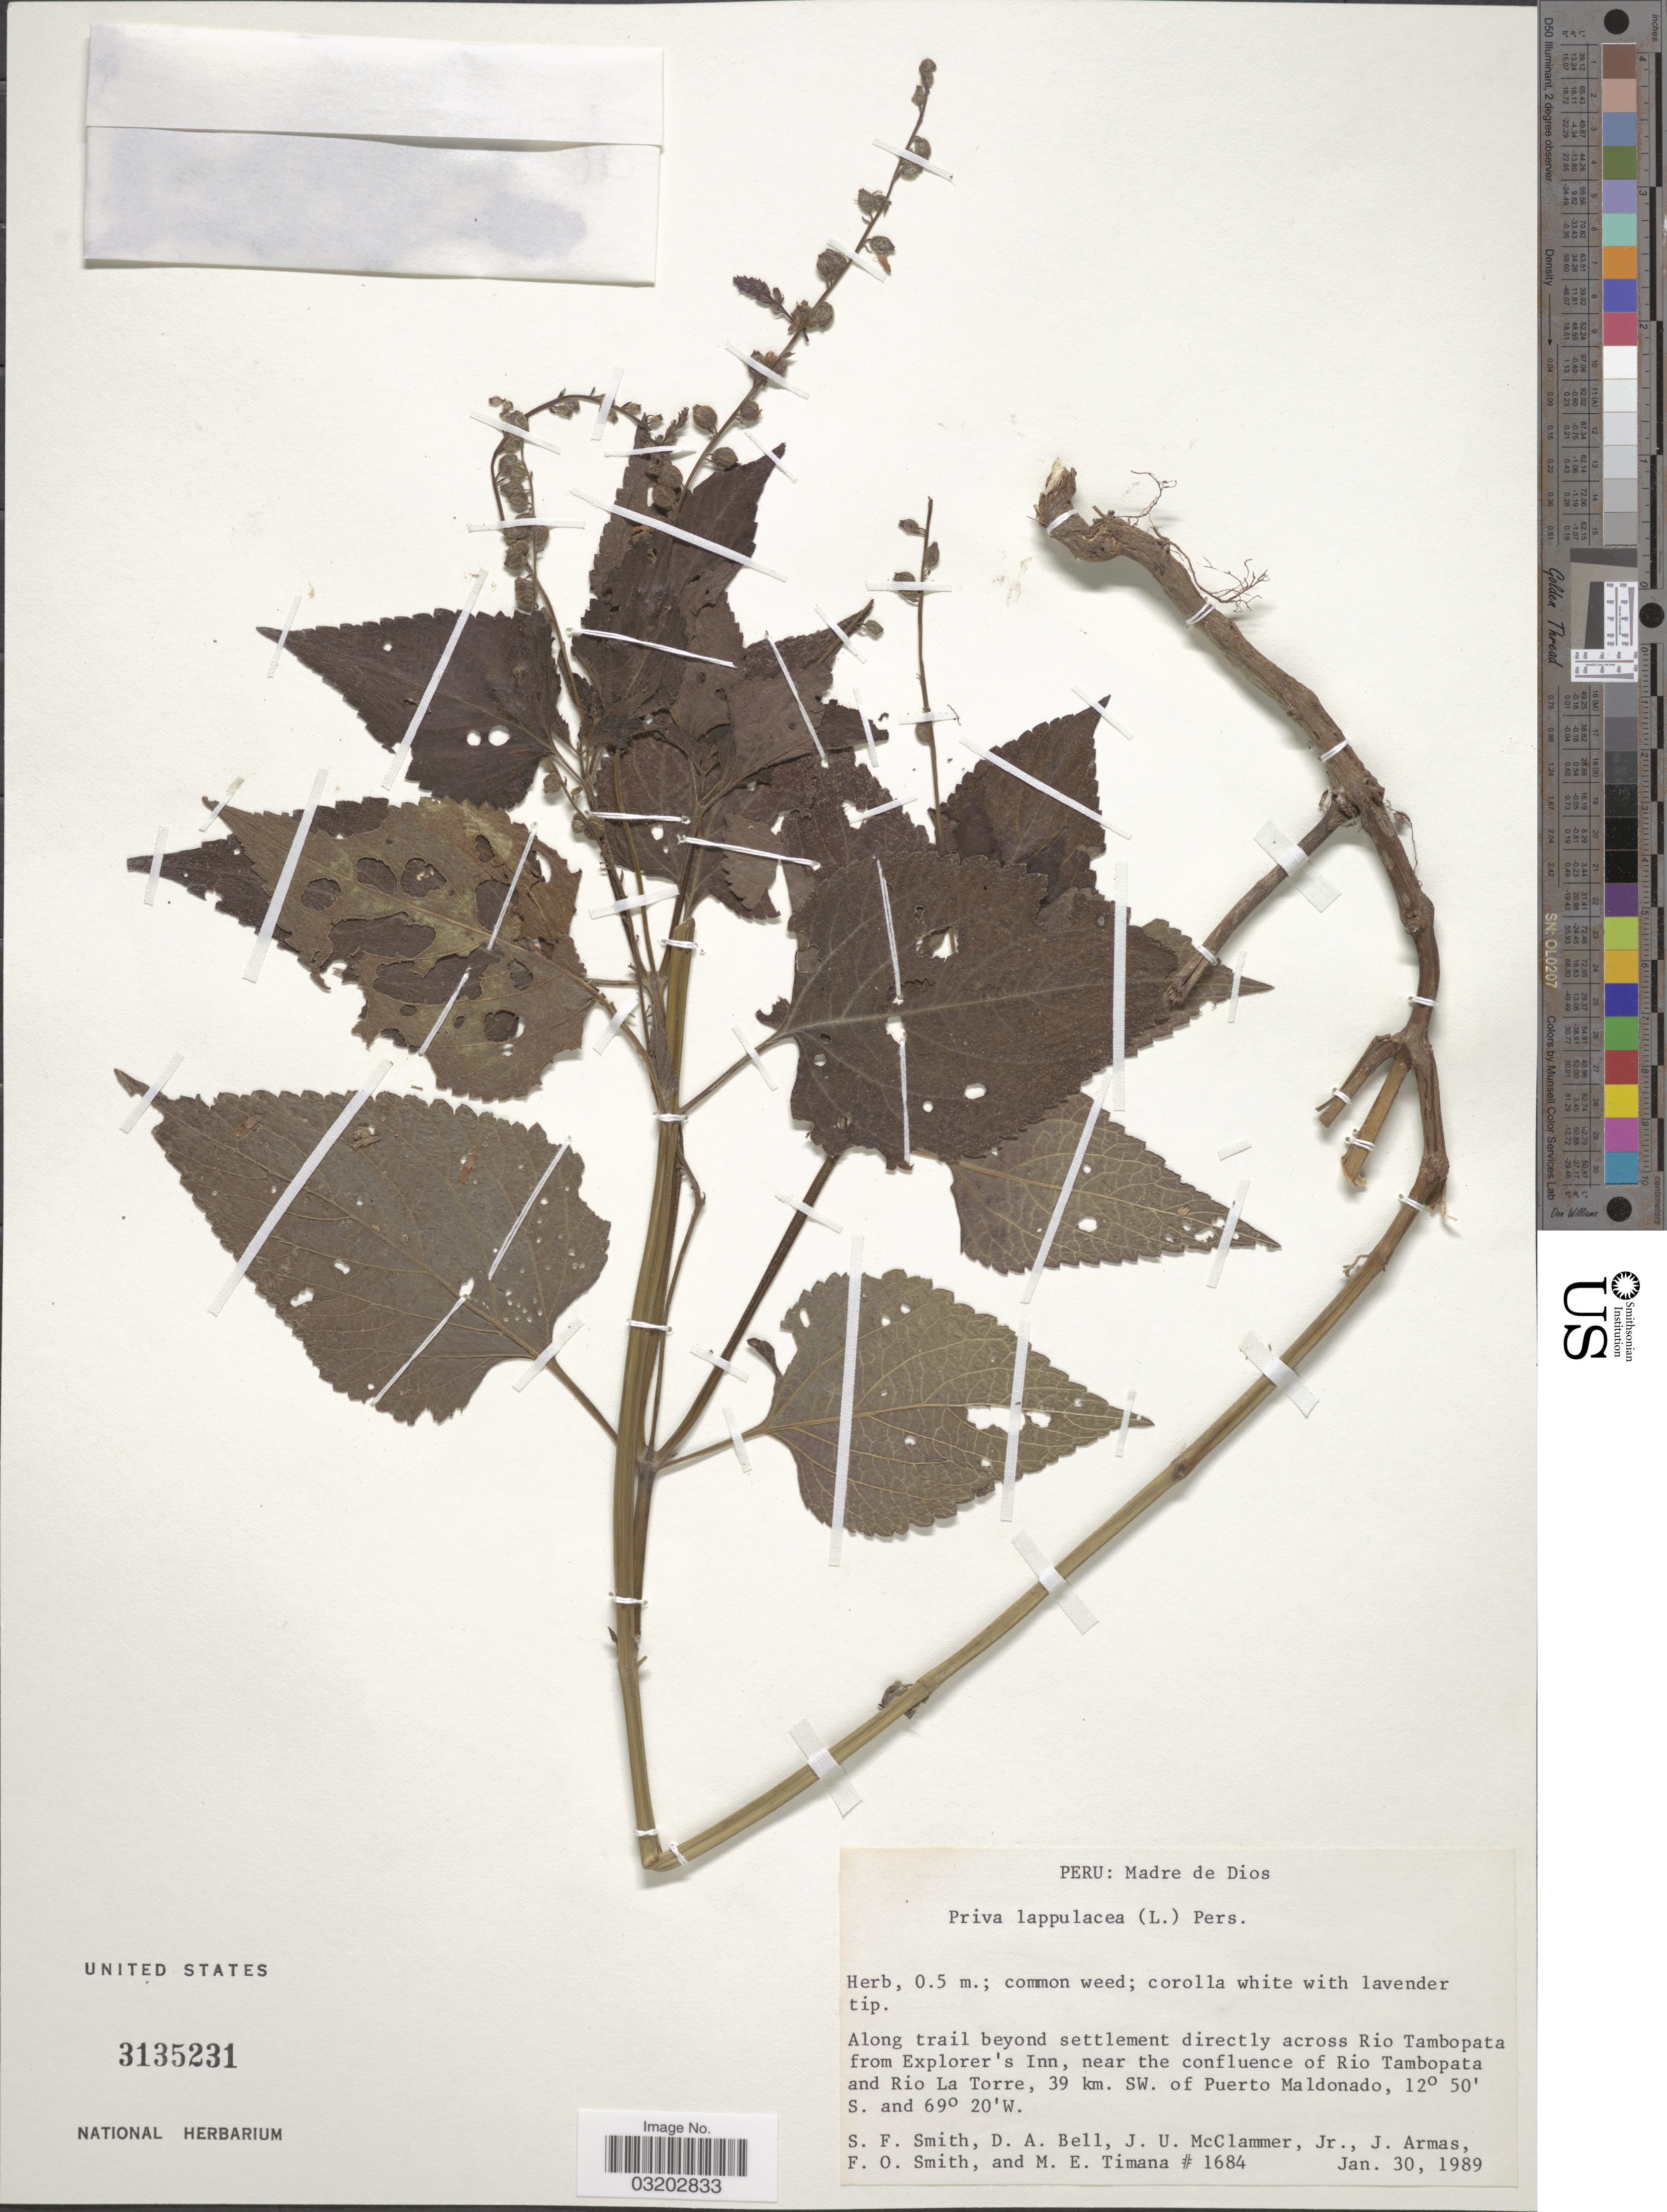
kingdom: Plantae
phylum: Tracheophyta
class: Magnoliopsida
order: Lamiales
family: Verbenaceae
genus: Priva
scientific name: Priva lappulacea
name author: (L.) Pers.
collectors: S.F. Smith, D. A. Bell, J. McClammer Jr. & J. Armas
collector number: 1684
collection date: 1989-01-30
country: Peru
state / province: Madre de Dios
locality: Along trail beyond settlement directly across Rio Tambopata from Explorer's Inn, near the confluence of Rio Tambopata and Rio La Torre, 39 km. SW. of Puerto Maldonado.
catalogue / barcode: US 3135231